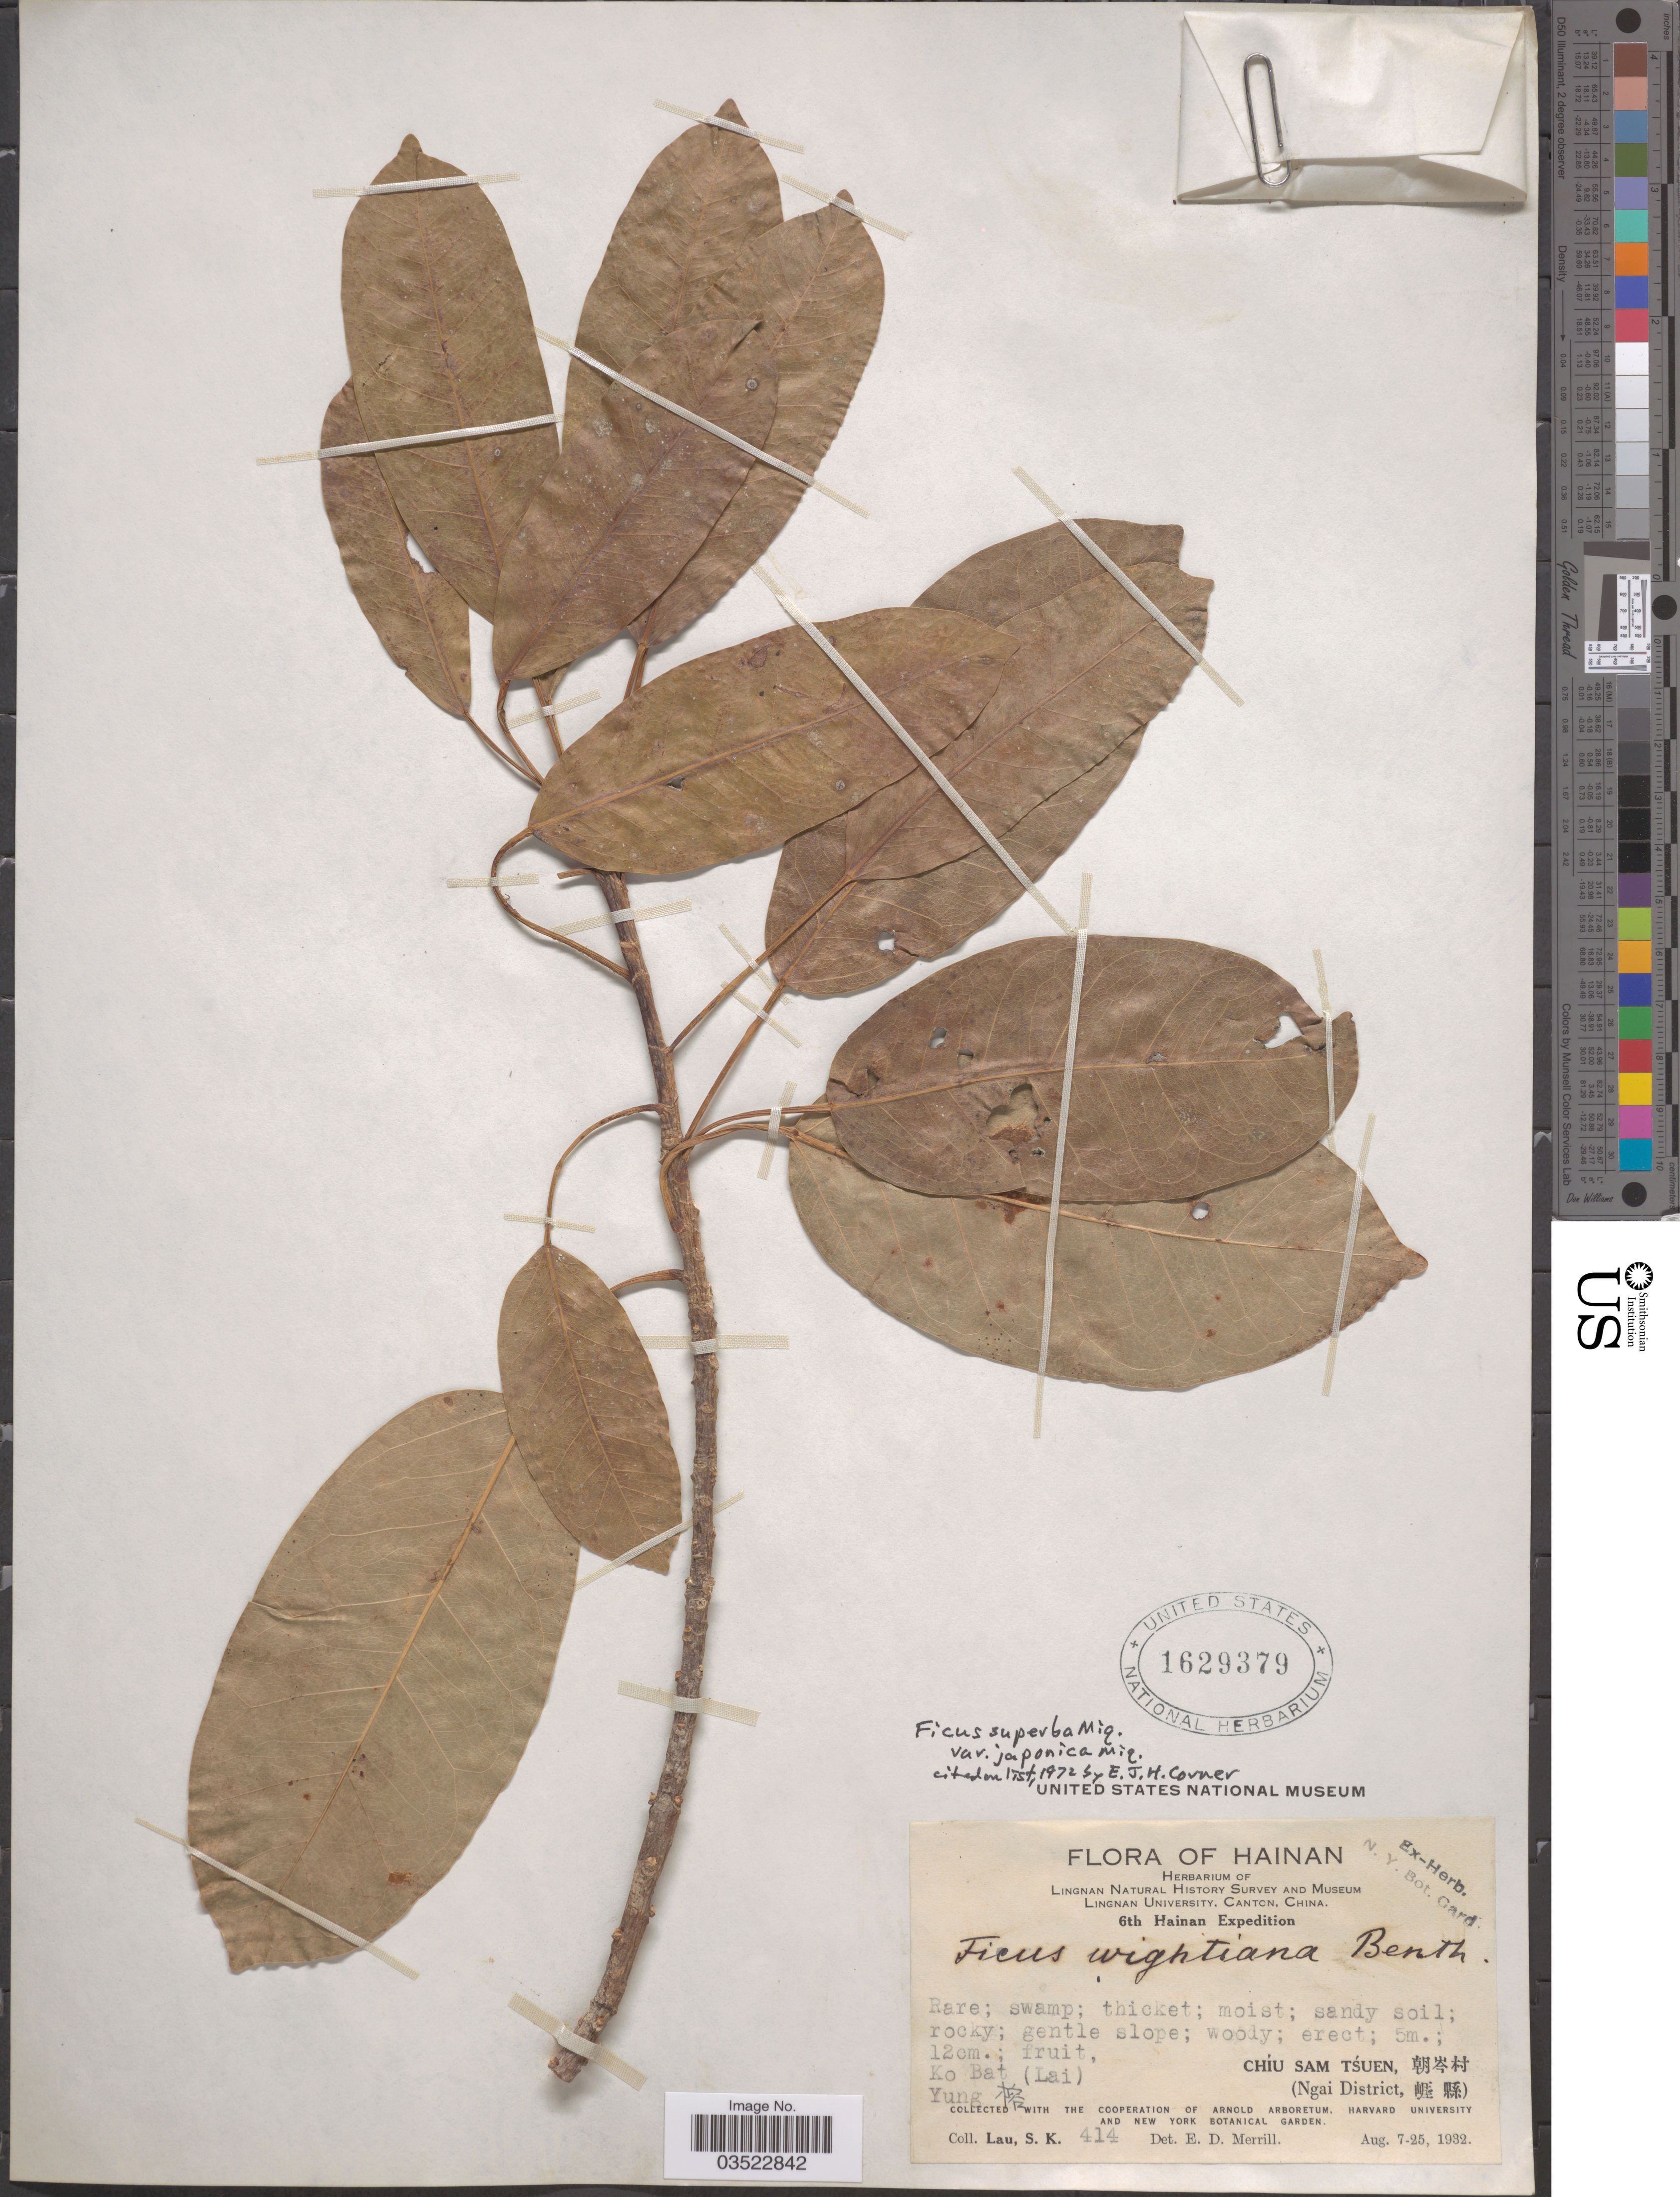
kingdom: Plantae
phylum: Tracheophyta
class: Magnoliopsida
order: Rosales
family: Moraceae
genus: Ficus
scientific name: Ficus superba var. japonica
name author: Miq.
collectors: S. K. Lau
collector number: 414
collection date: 1932-08-07/1932-08-25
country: China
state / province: Hainan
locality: Lingnan Natural History Survey. 6th Hainan E[]pedition. Ko Bat (Lai) Ying. Chiu Sam Tśuen (Ngai District)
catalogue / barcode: US 1629379